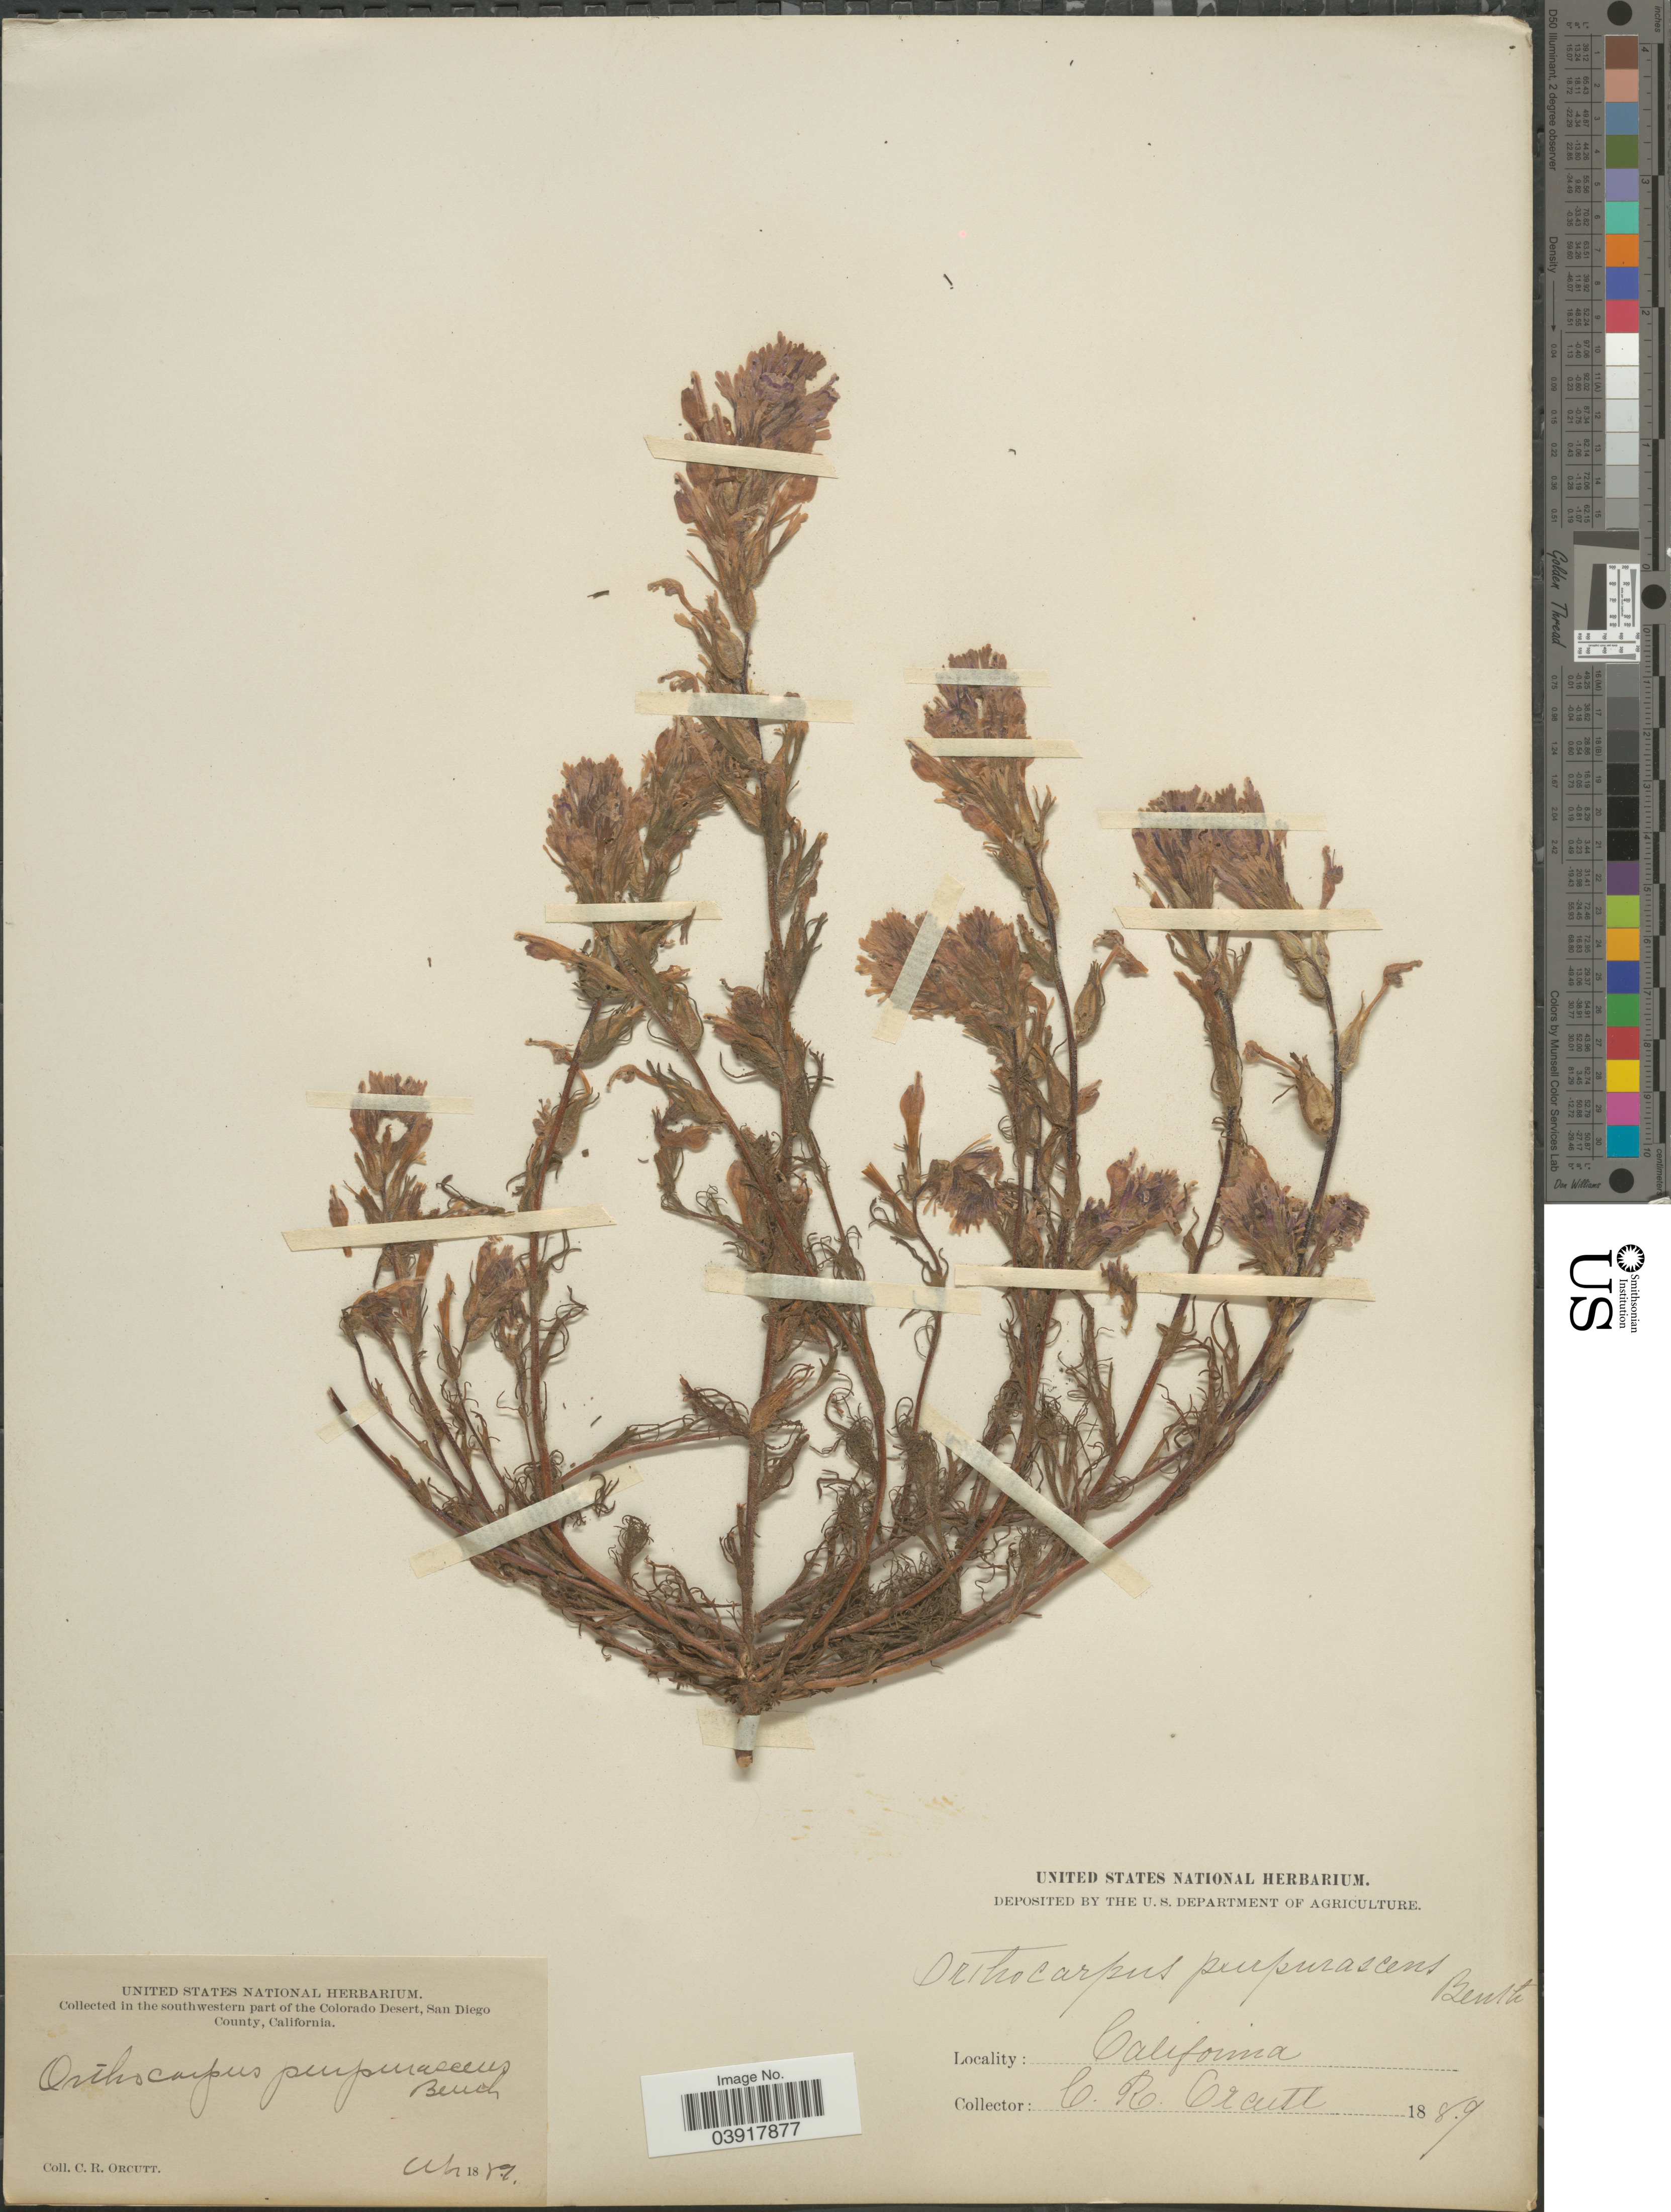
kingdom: Plantae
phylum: Tracheophyta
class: Magnoliopsida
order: Lamiales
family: Orobanchaceae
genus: Orthocarpus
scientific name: Orthocarpus purpurascens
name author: Benth.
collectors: C. R. Orcutt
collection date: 1887-04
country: United States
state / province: California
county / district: San Diego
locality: In the southwestern part of the Colorado Desert, San Diego County.